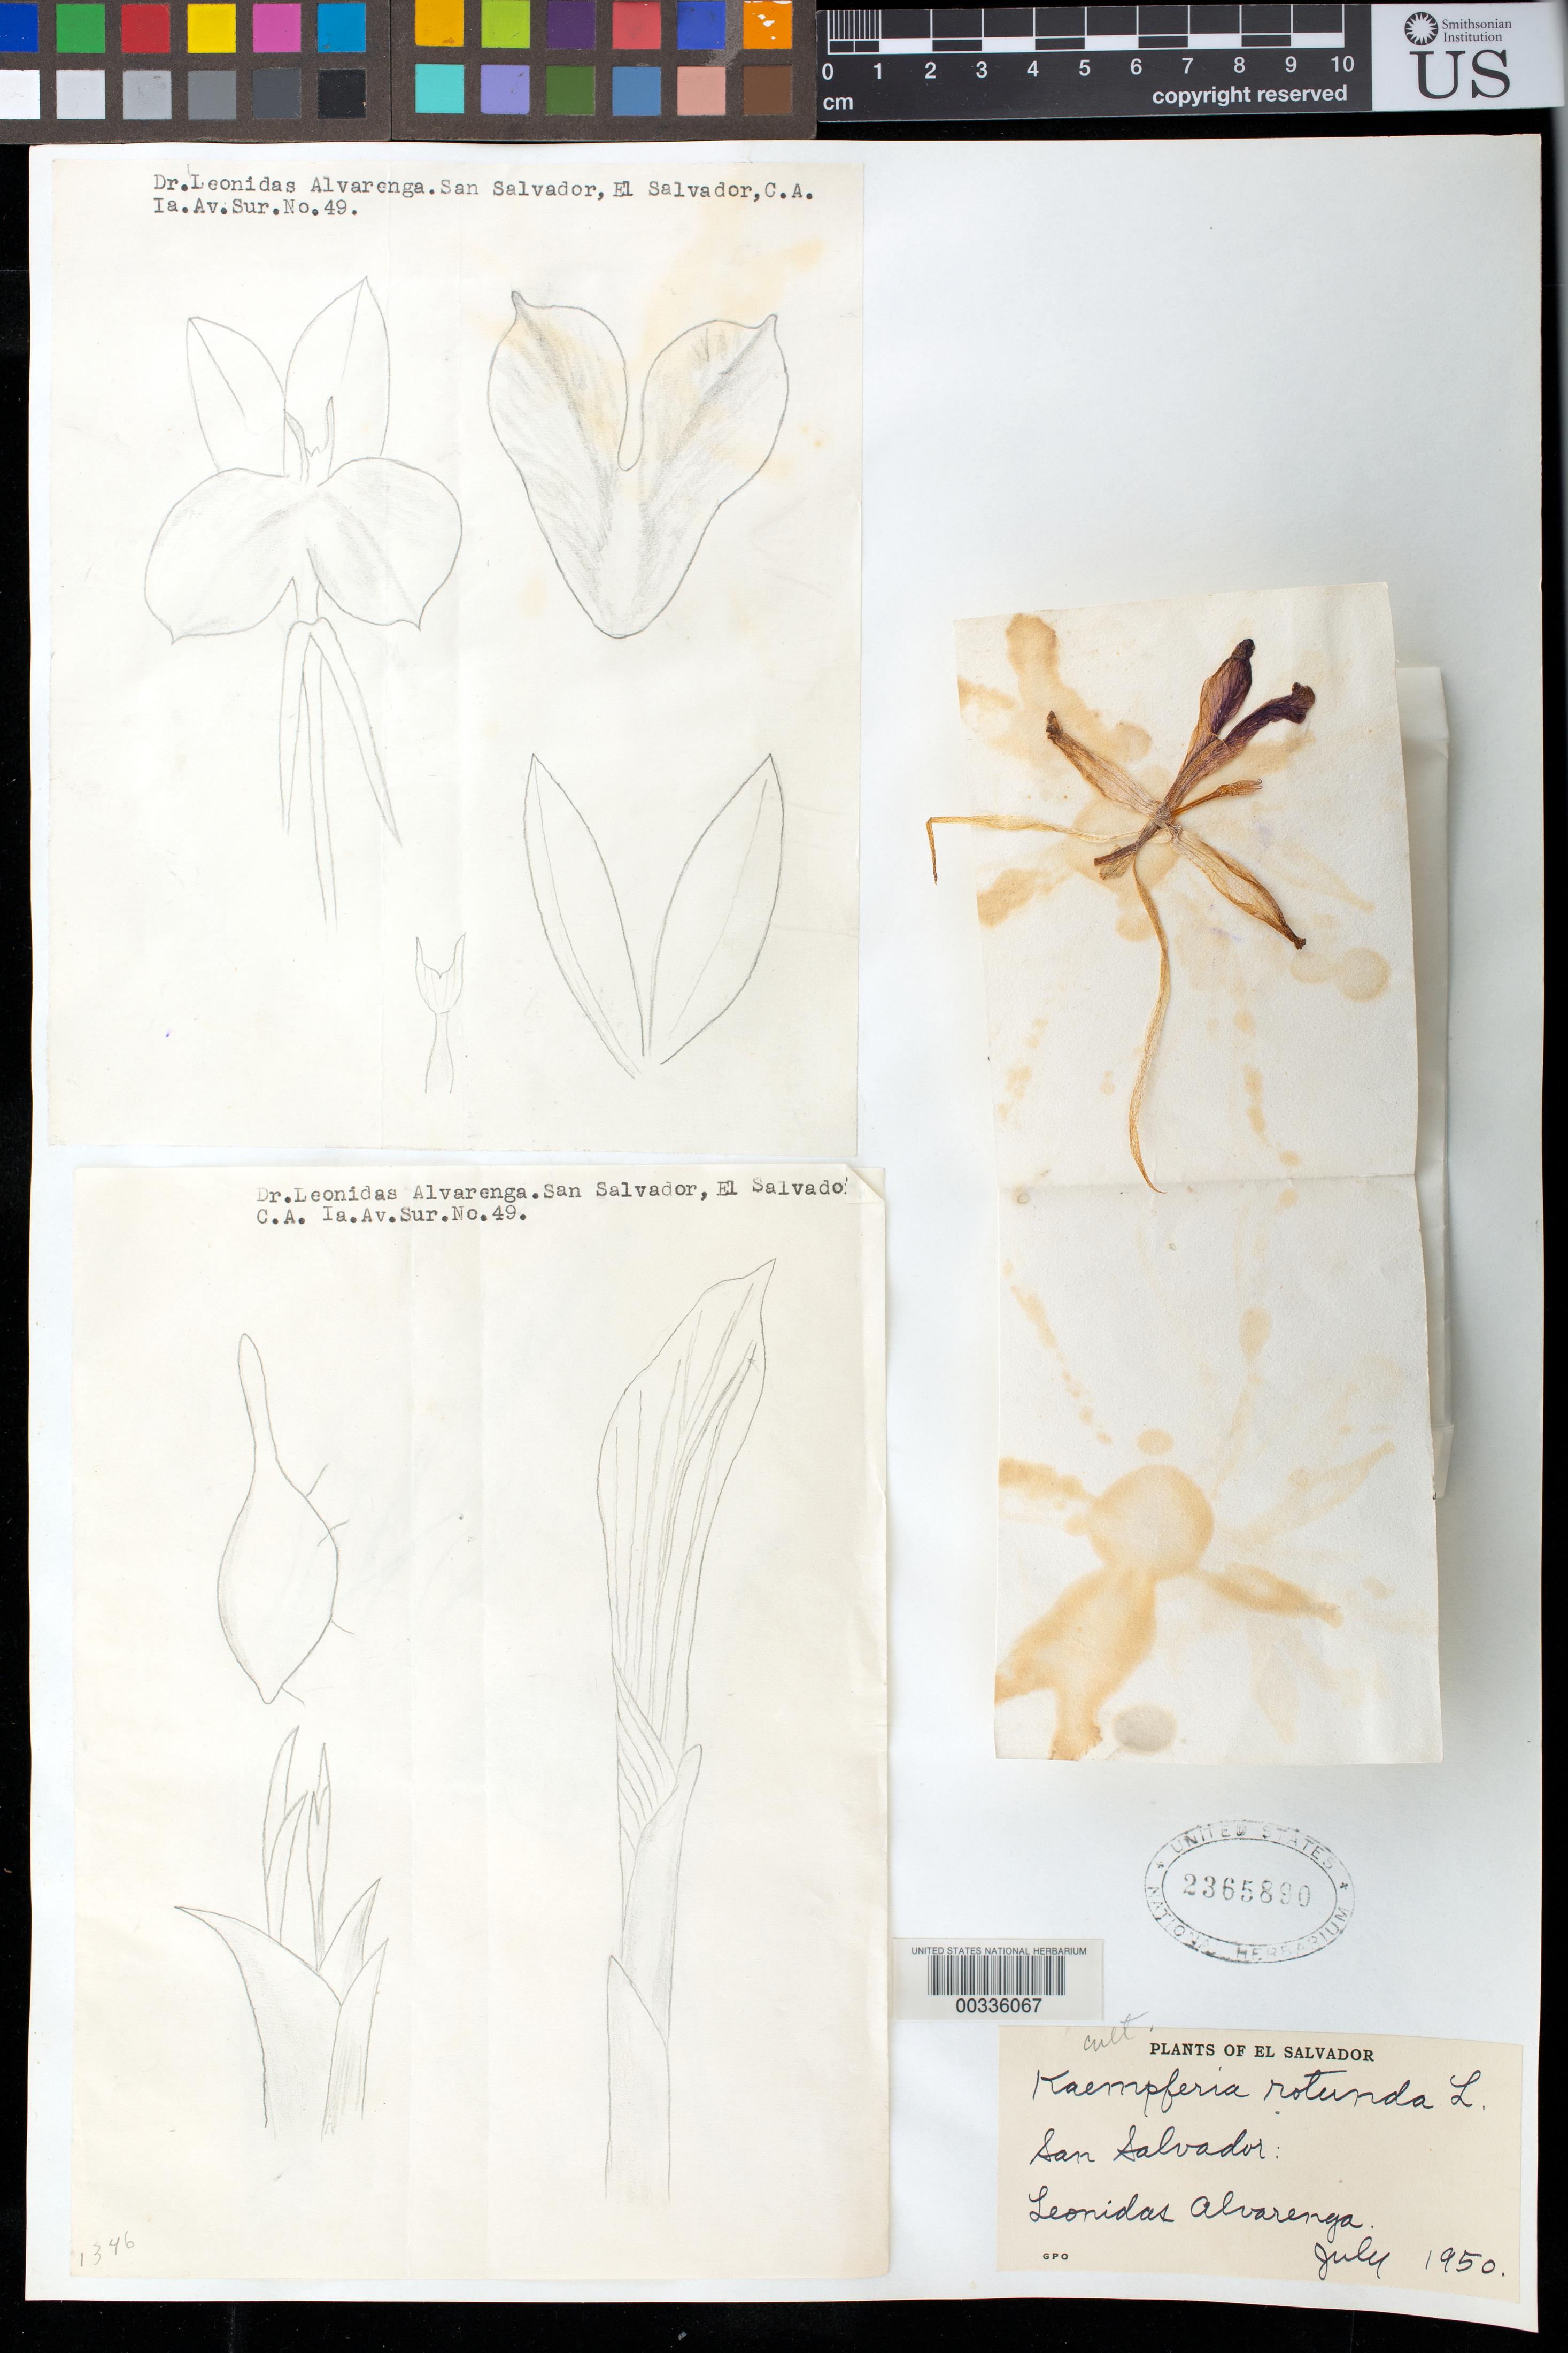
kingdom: Plantae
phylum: Tracheophyta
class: Liliopsida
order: Zingiberales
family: Zingiberaceae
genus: Kaempferia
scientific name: Kaempferia rotunda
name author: L.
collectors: L. Alvarenga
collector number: Ia. Av. Sur. # 49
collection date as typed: Jul 1950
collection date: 1950-07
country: El Salvador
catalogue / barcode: US 2365890